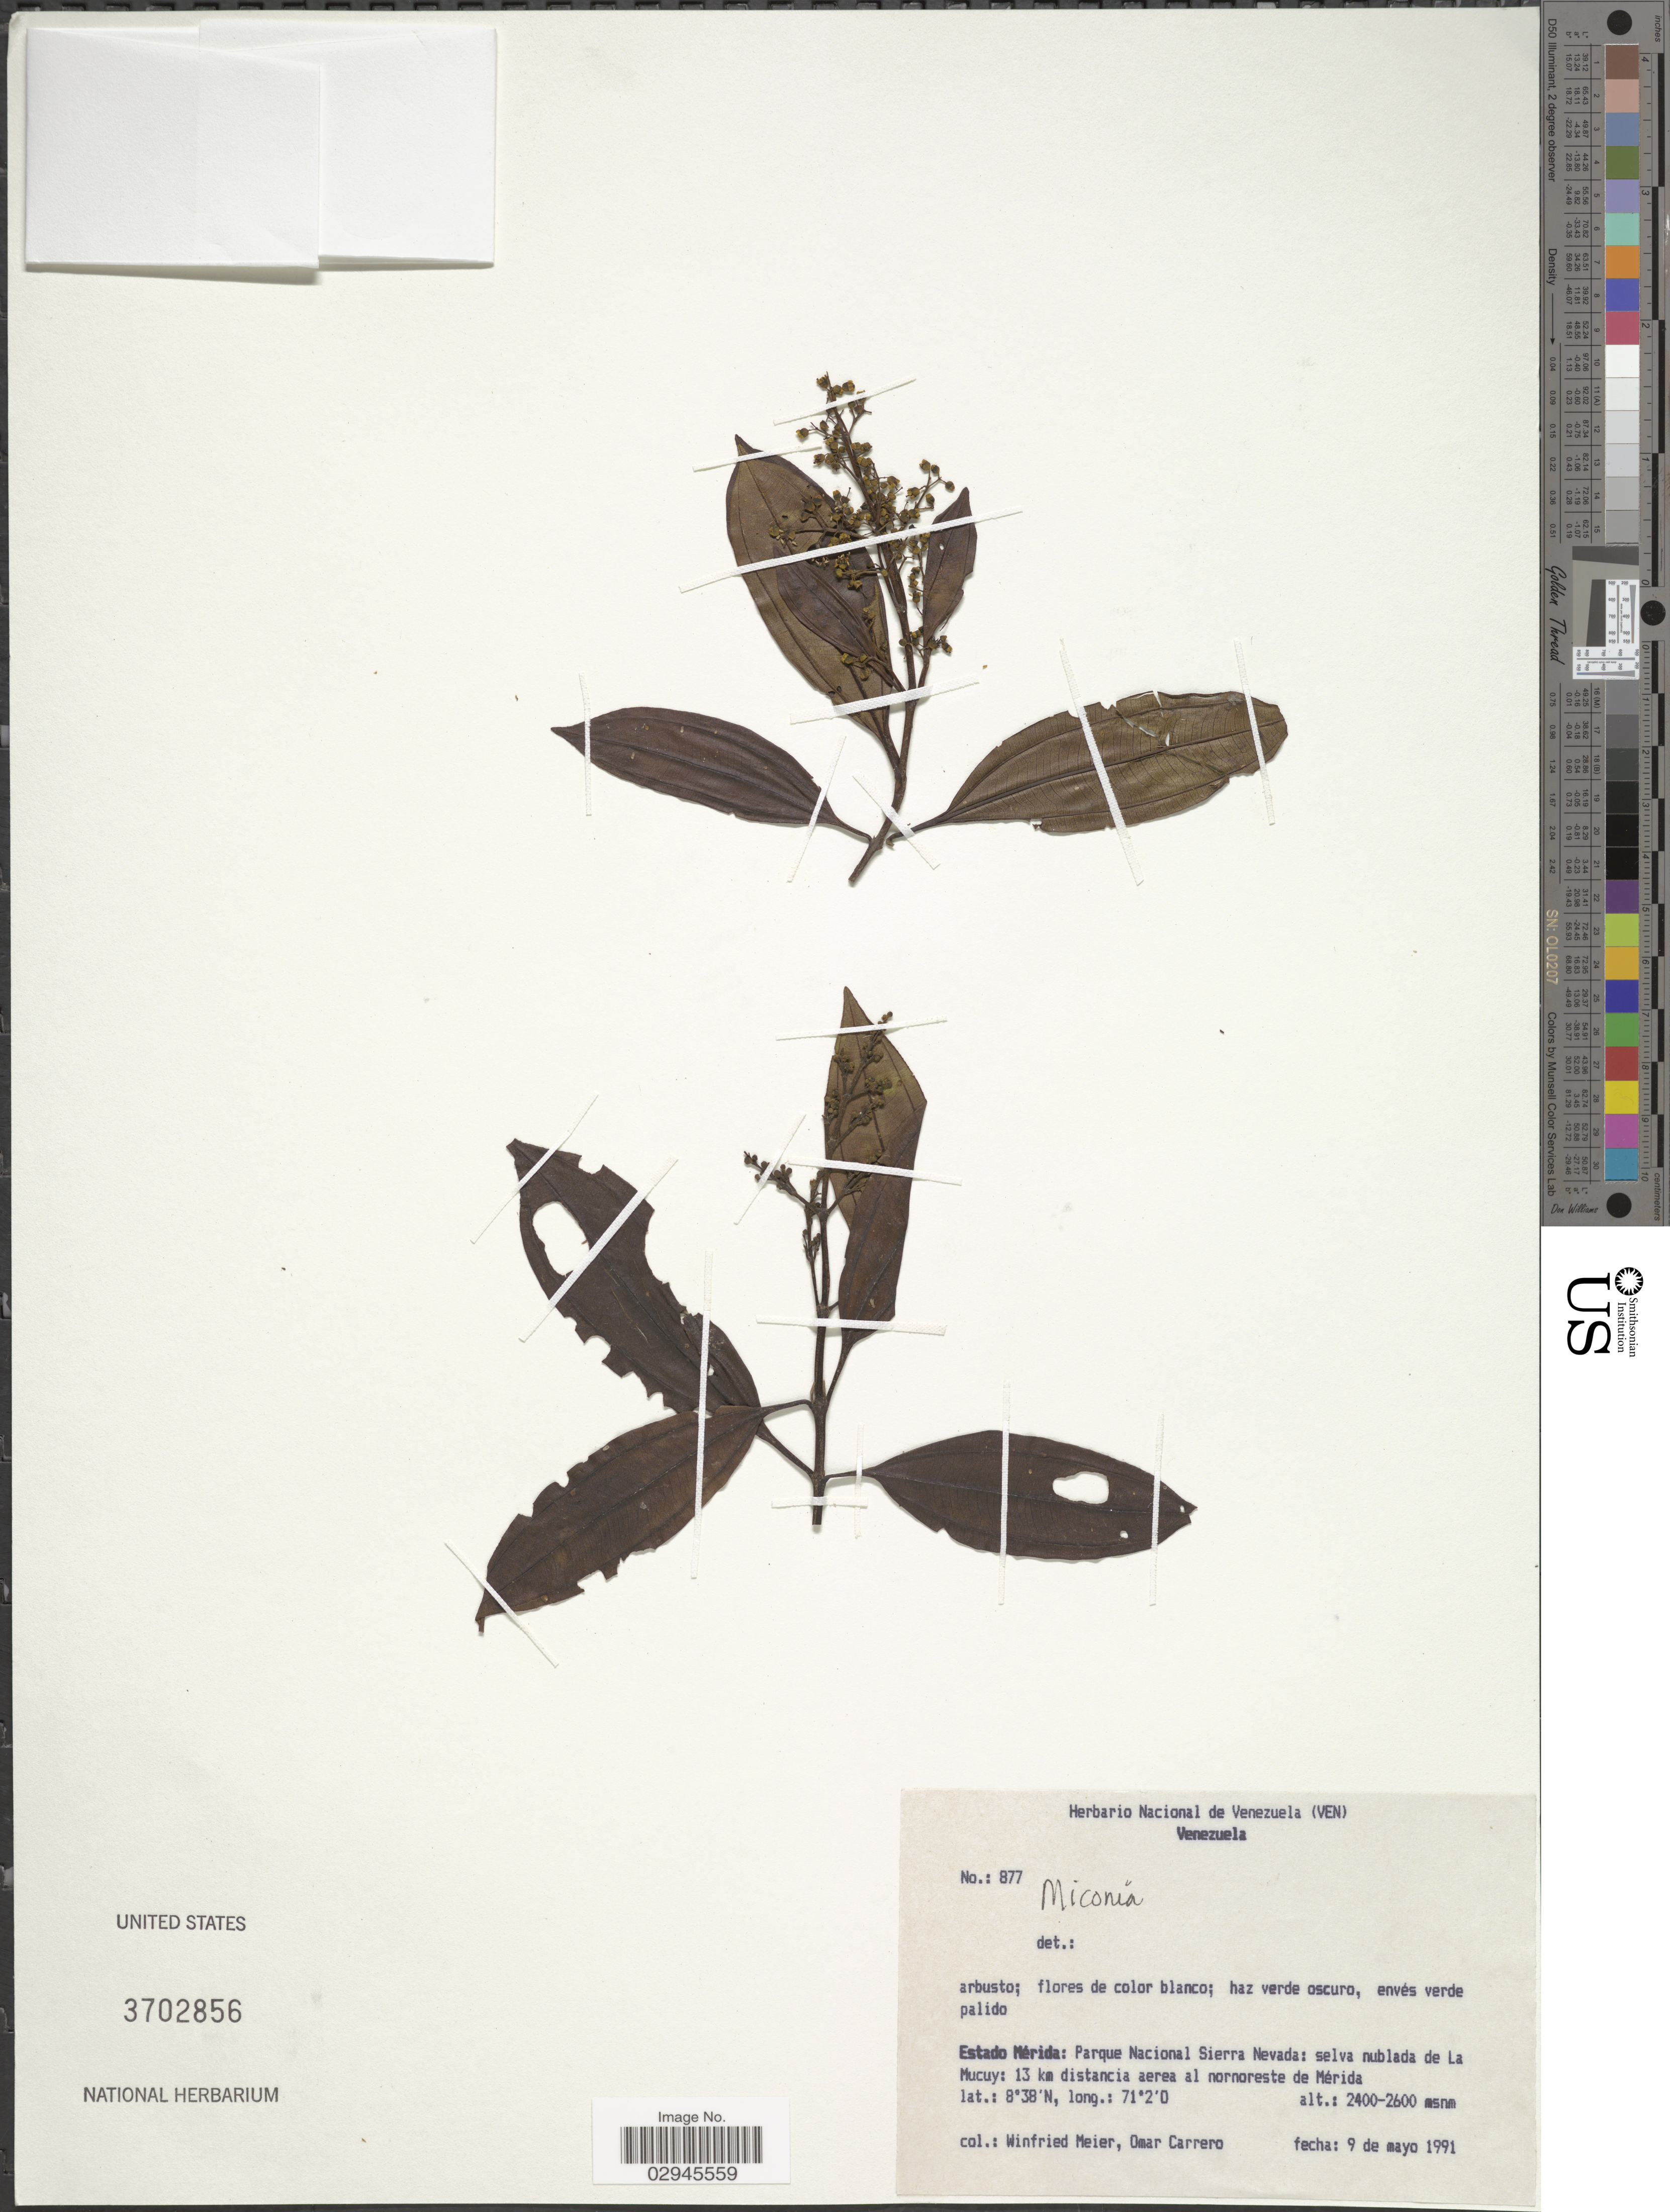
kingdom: Plantae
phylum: Tracheophyta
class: Magnoliopsida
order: Myrtales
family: Melastomataceae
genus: Miconia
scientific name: Miconia sp.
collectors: W. Meier & O. Carrero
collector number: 877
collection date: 1991-05-09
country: Venezuela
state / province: Mérida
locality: Parque Nacional Sierra Nevada: selva nublada de La Mucuy: 13 km distancia aerea al nornoreste de Mérida.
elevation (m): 2400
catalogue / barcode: US 3702856